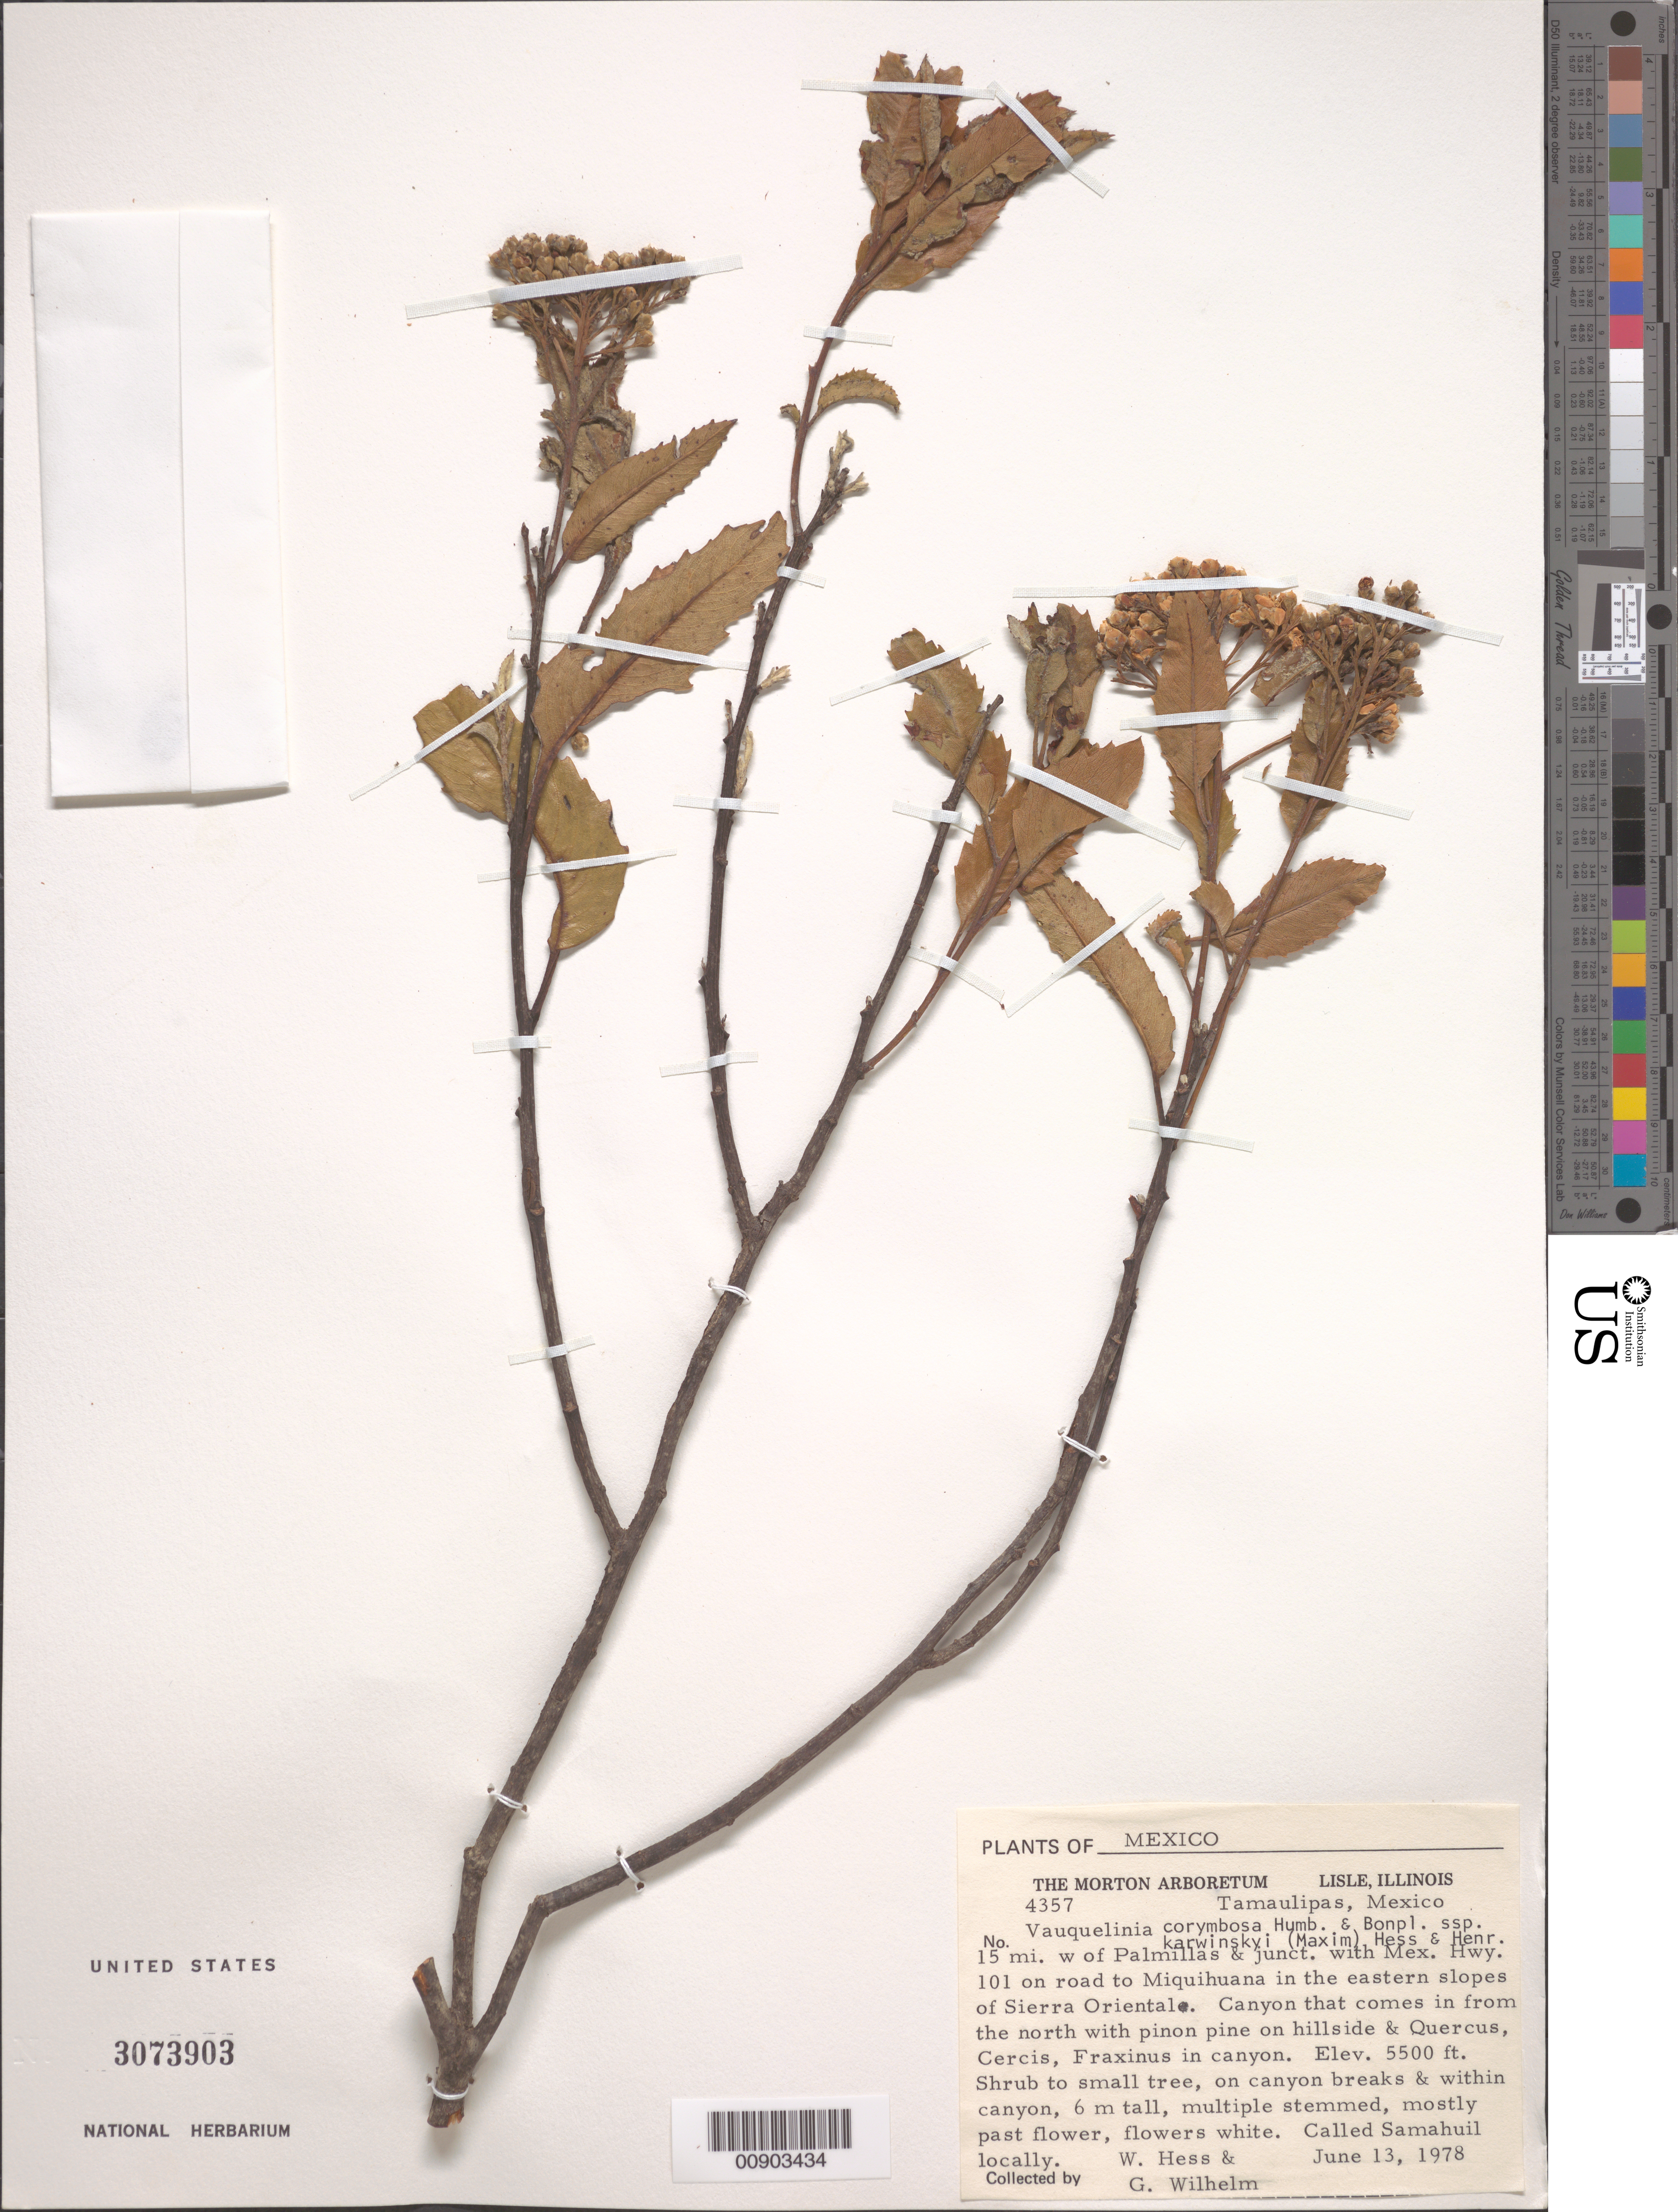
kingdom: Plantae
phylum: Tracheophyta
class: Magnoliopsida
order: Rosales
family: Rosaceae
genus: Vauquelinia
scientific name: Vauquelinia corymbosa subsp. karwinskyi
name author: (Maxim.) W.J. Hess & Henrickson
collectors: W. Hess & G. Wilhelm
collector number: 4357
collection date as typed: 13 Jun 1978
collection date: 1978-06-13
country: Mexico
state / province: Tamaulipas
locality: Tamaulipas. 15 mi. W of Palmillas & junct. With Mex. Hwy. 101 on road to Miquihuana in the easterns slopes of Sierra Oriental. Canyon that comes in from the north.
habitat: On canyon breaks & within canyon. With pinon pine on hillside & Quercus, Cercis, Fraxinus in canyon.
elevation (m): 1676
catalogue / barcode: US 3073903